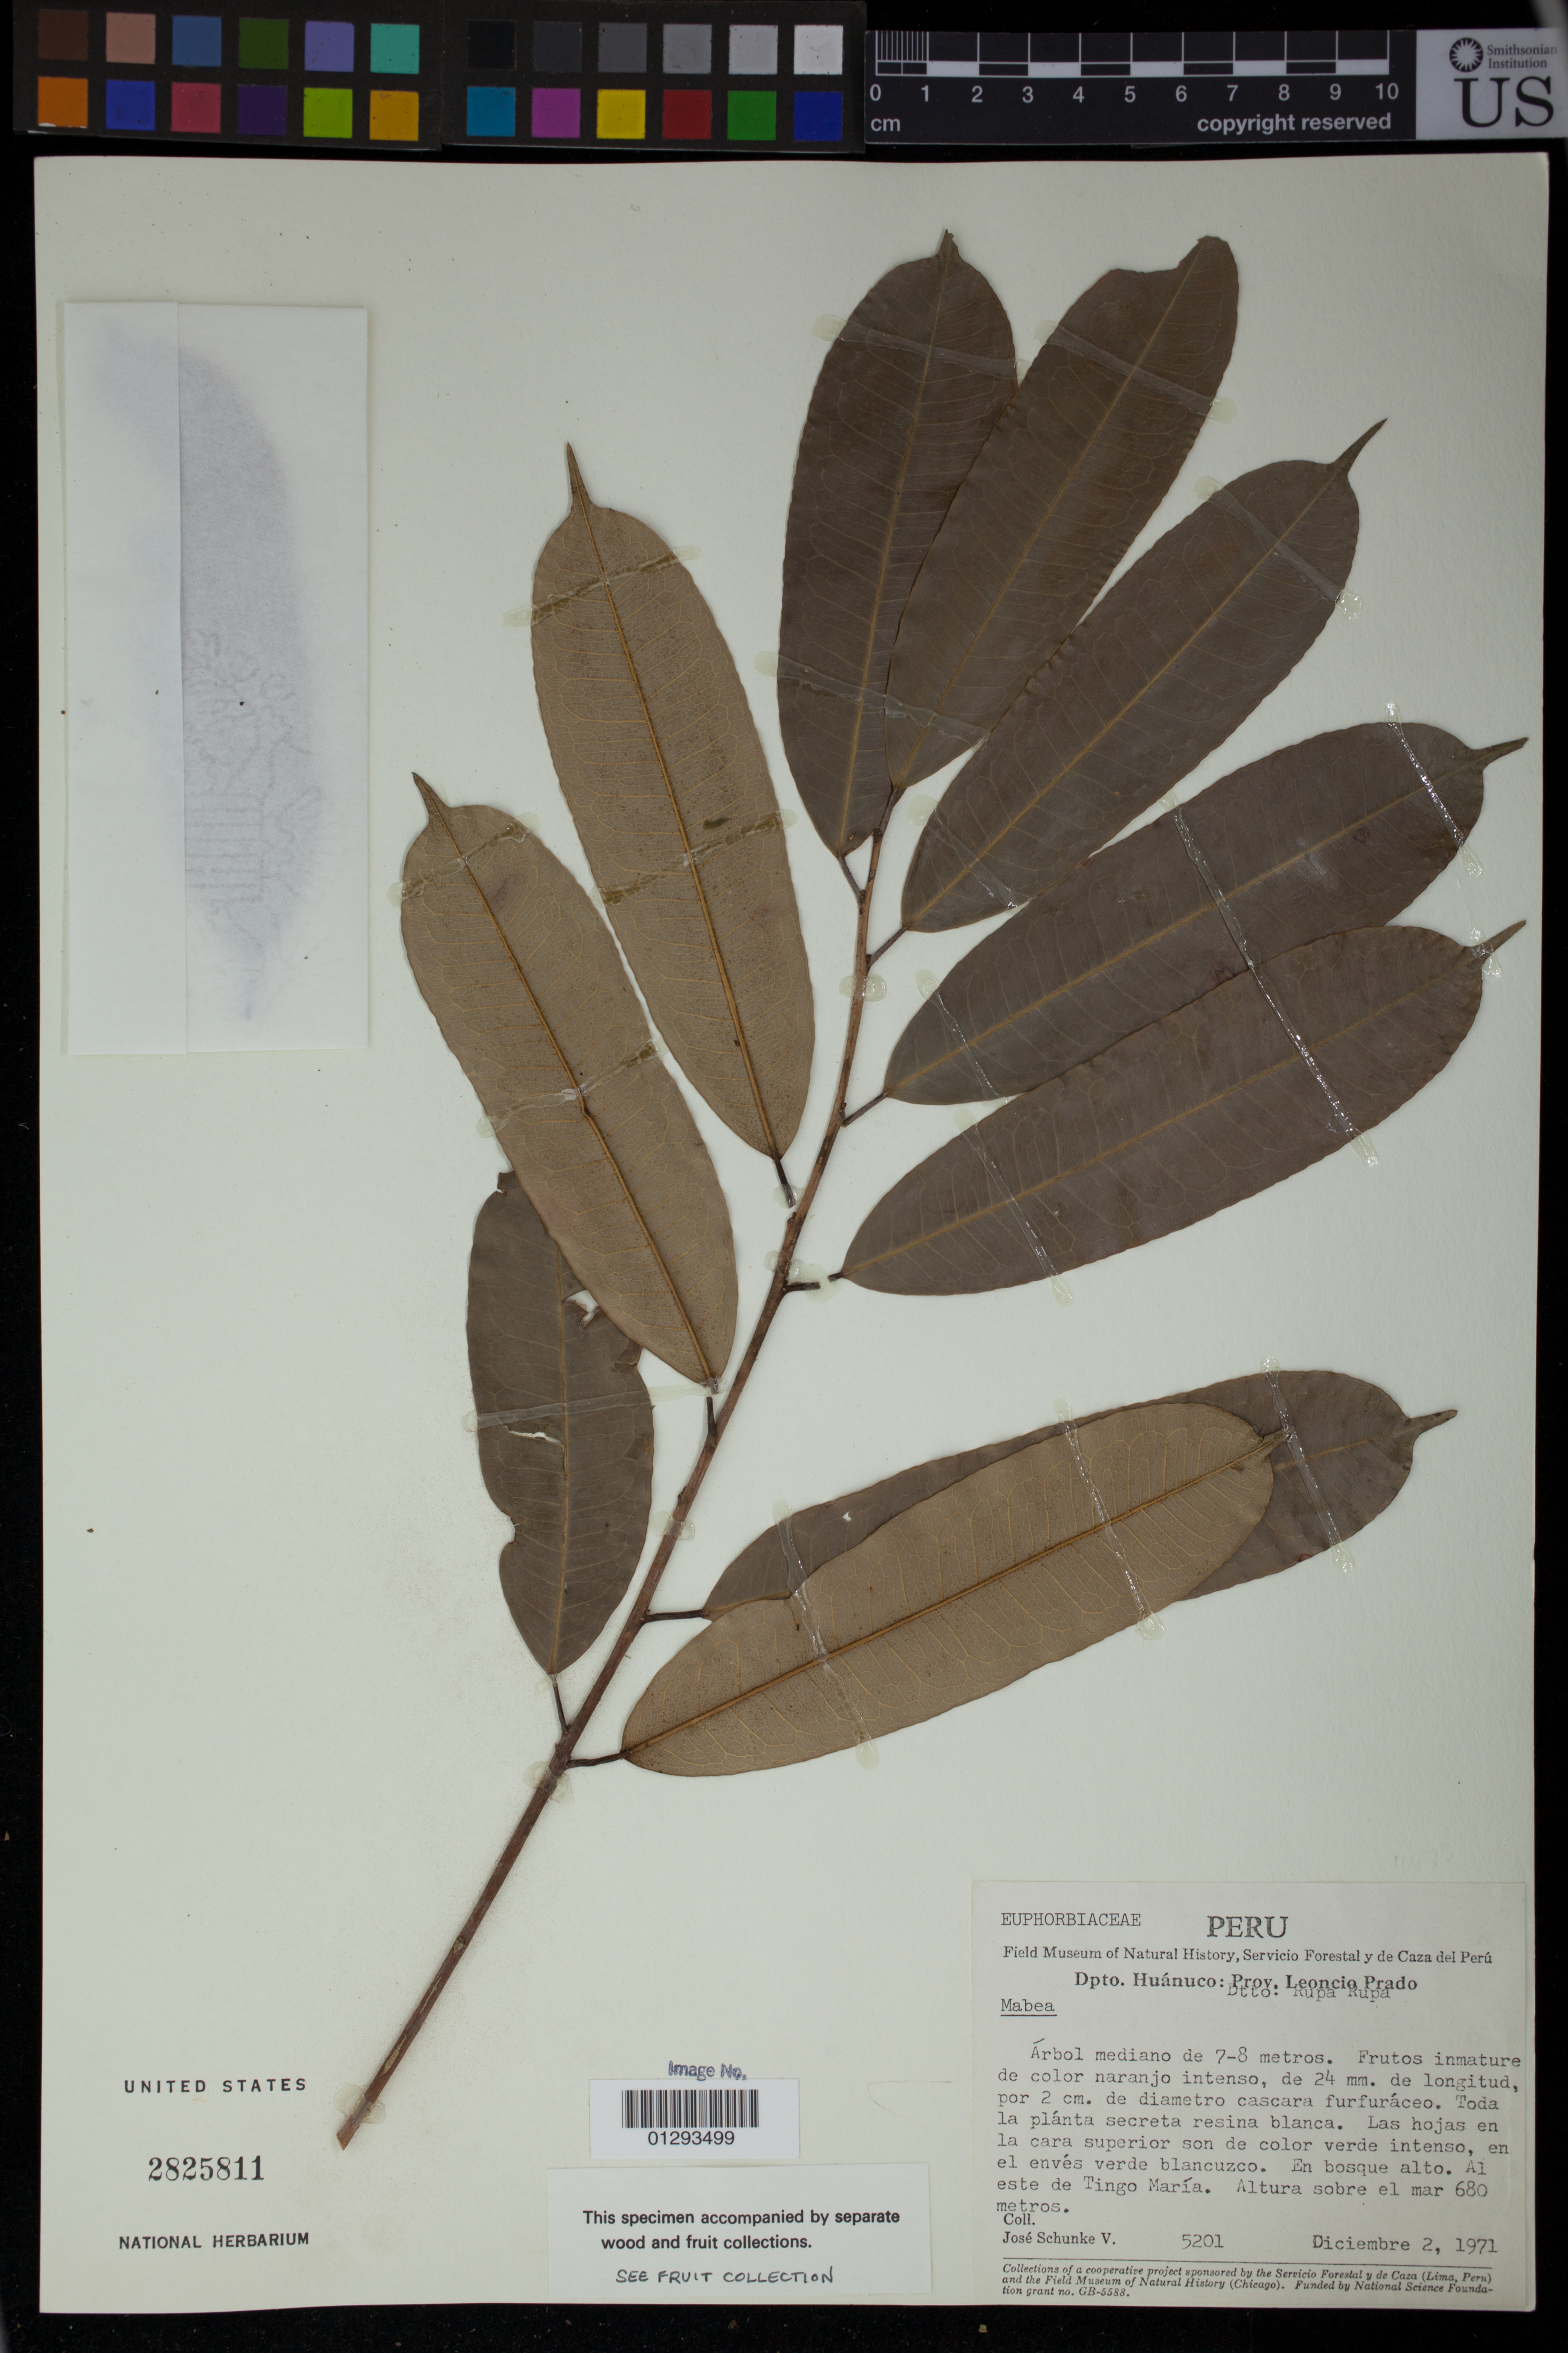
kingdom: Plantae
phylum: Tracheophyta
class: Magnoliopsida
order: Malpighiales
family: Euphorbiaceae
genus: Mabea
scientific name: Mabea sp.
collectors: J. Schunke Vigo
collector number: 5201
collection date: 1971-12-02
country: Peru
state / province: Huánuco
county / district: Leoncio Prado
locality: Dtto: Rupa-Rupa. Al este de Tingo María.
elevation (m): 680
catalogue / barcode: US 2825811